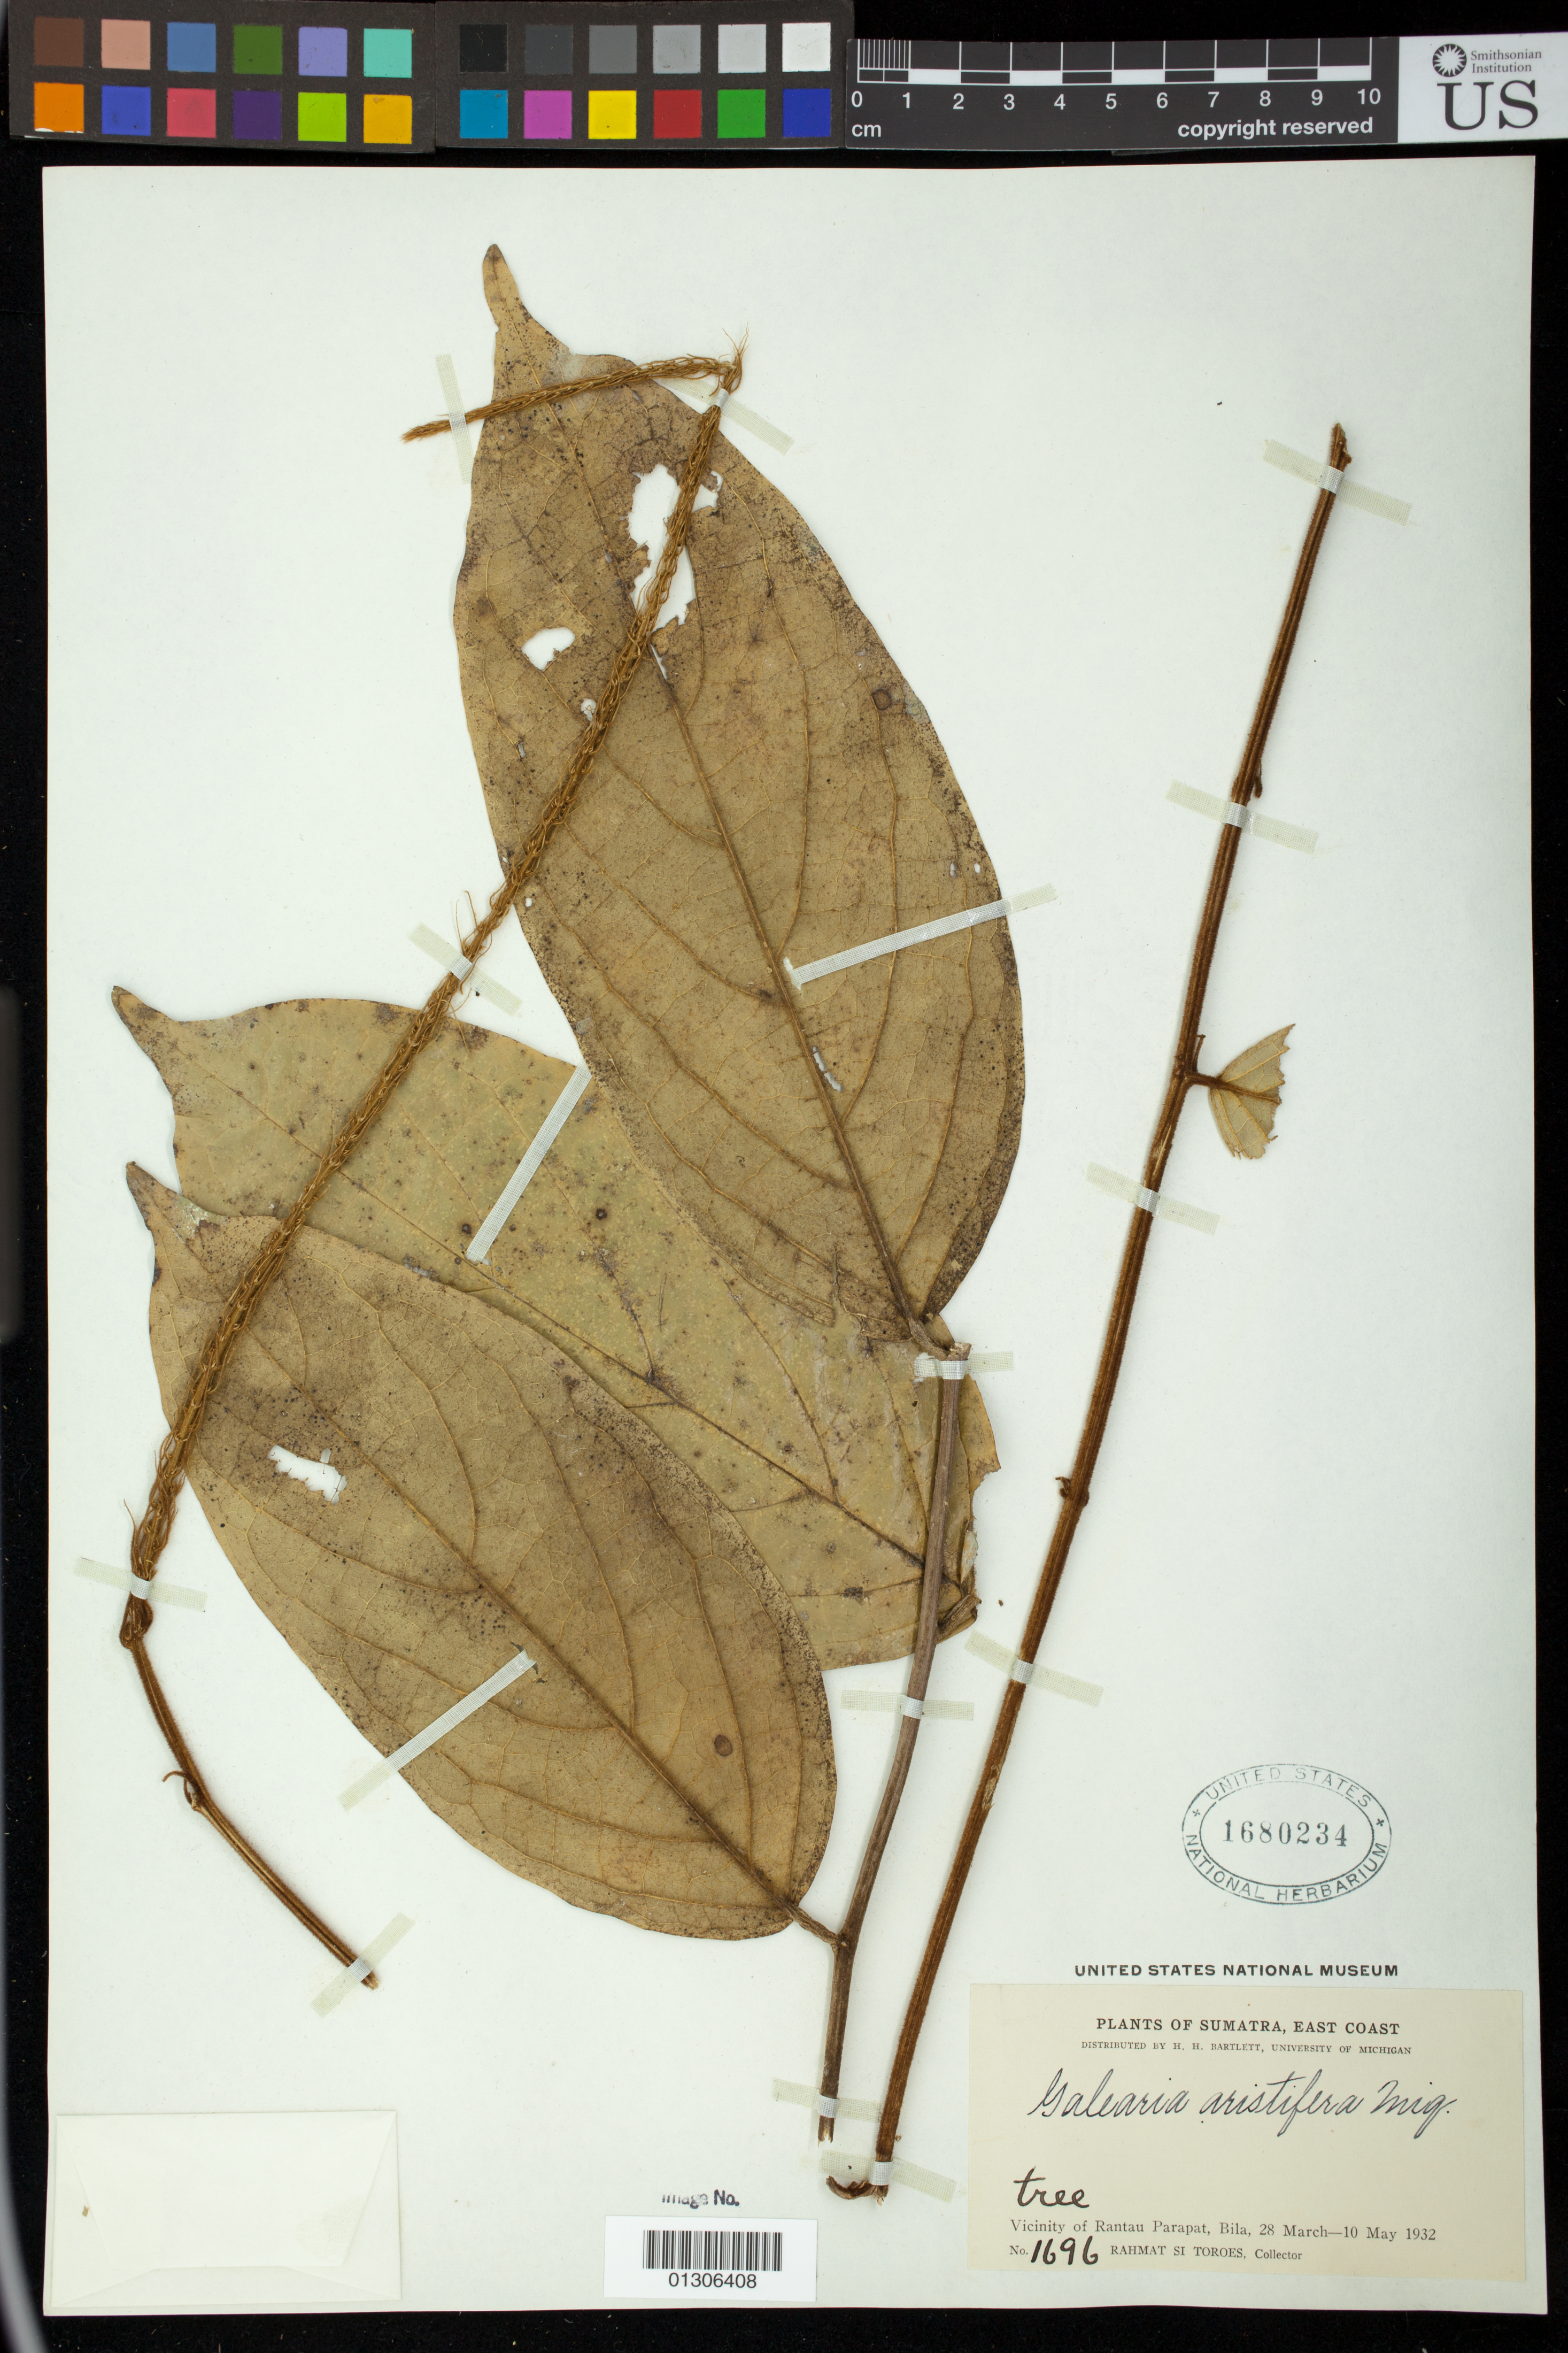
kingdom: Plantae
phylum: Tracheophyta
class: Magnoliopsida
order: Malpighiales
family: Pandaceae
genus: Galearia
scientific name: Galearia aristifera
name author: Miq.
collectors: Rahmat Si Boeea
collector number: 1696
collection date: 1932-03-28/1932-05-10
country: Indonesia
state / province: Sumatra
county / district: Sumatera Utara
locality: Vicinity of Rantau Parapat [Rantau Prapat], Bila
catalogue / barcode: US 1680234